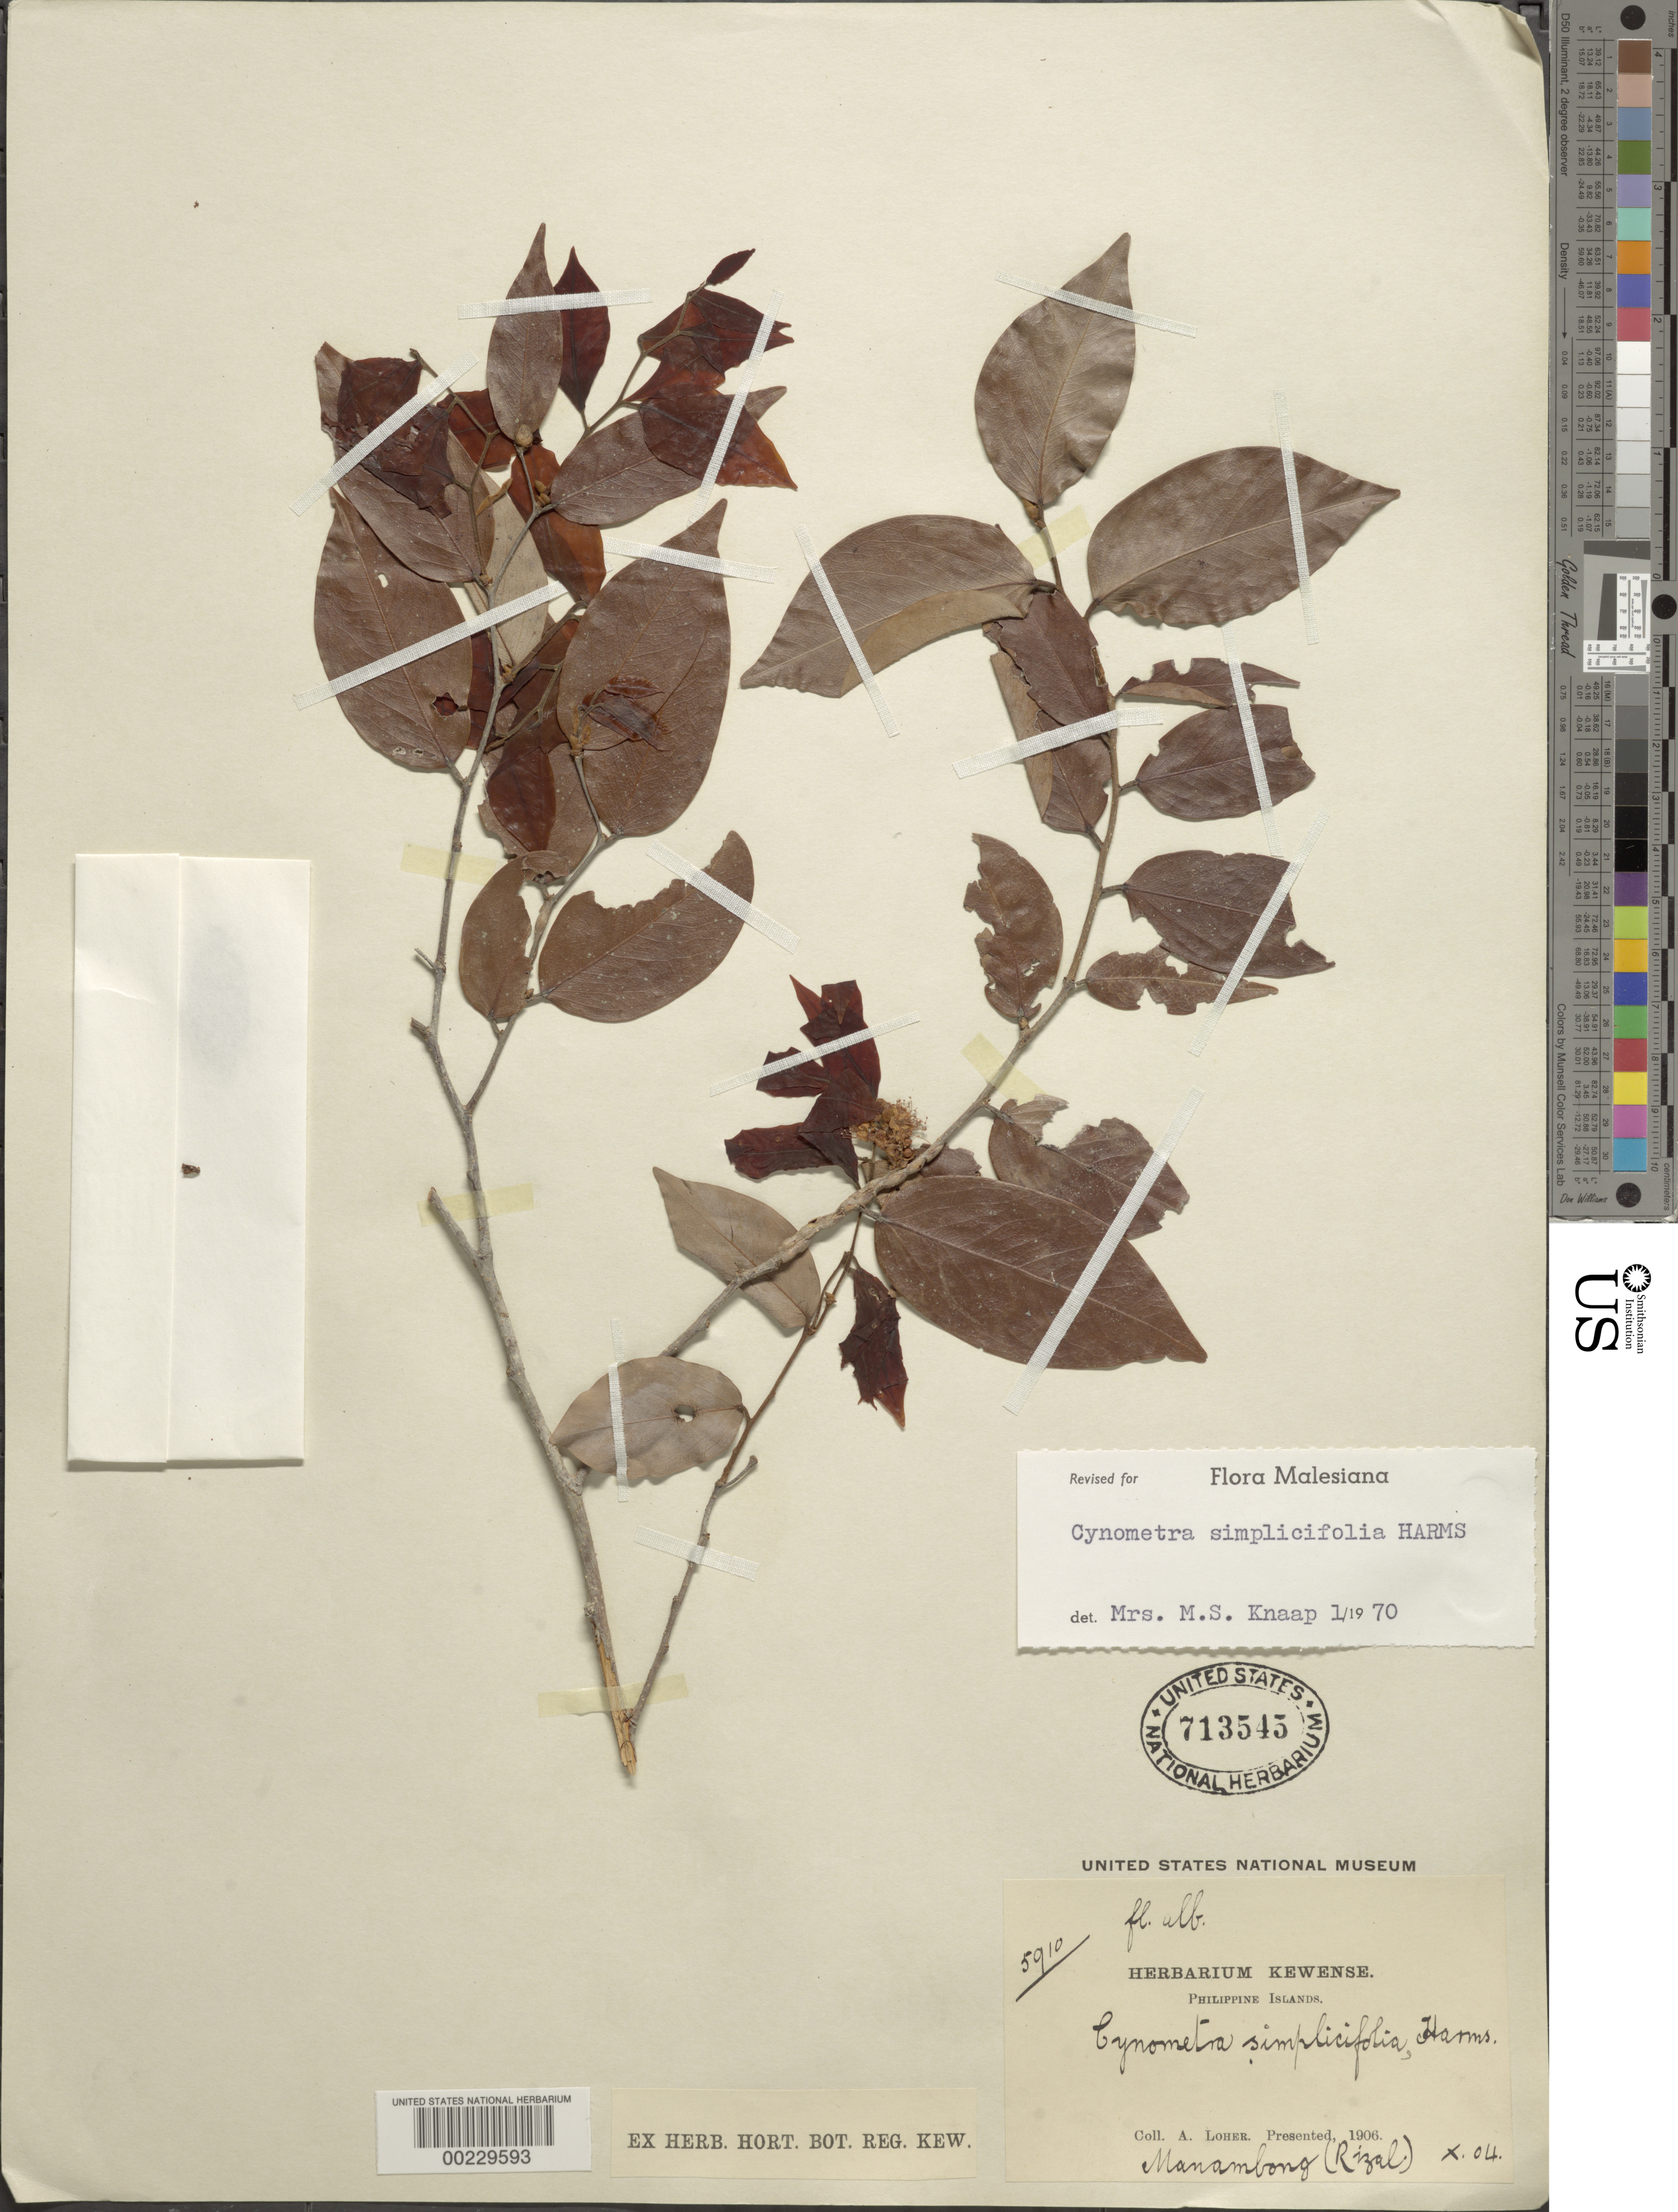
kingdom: Plantae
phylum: Tracheophyta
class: Magnoliopsida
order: Fabales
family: Fabaceae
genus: Cynometra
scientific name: Cynometra simplicifolia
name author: Harms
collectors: A. Loher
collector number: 5910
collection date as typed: Oct 1904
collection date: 1904-10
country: Philippines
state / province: Ilocos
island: Luzon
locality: Manambong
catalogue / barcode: US 713545